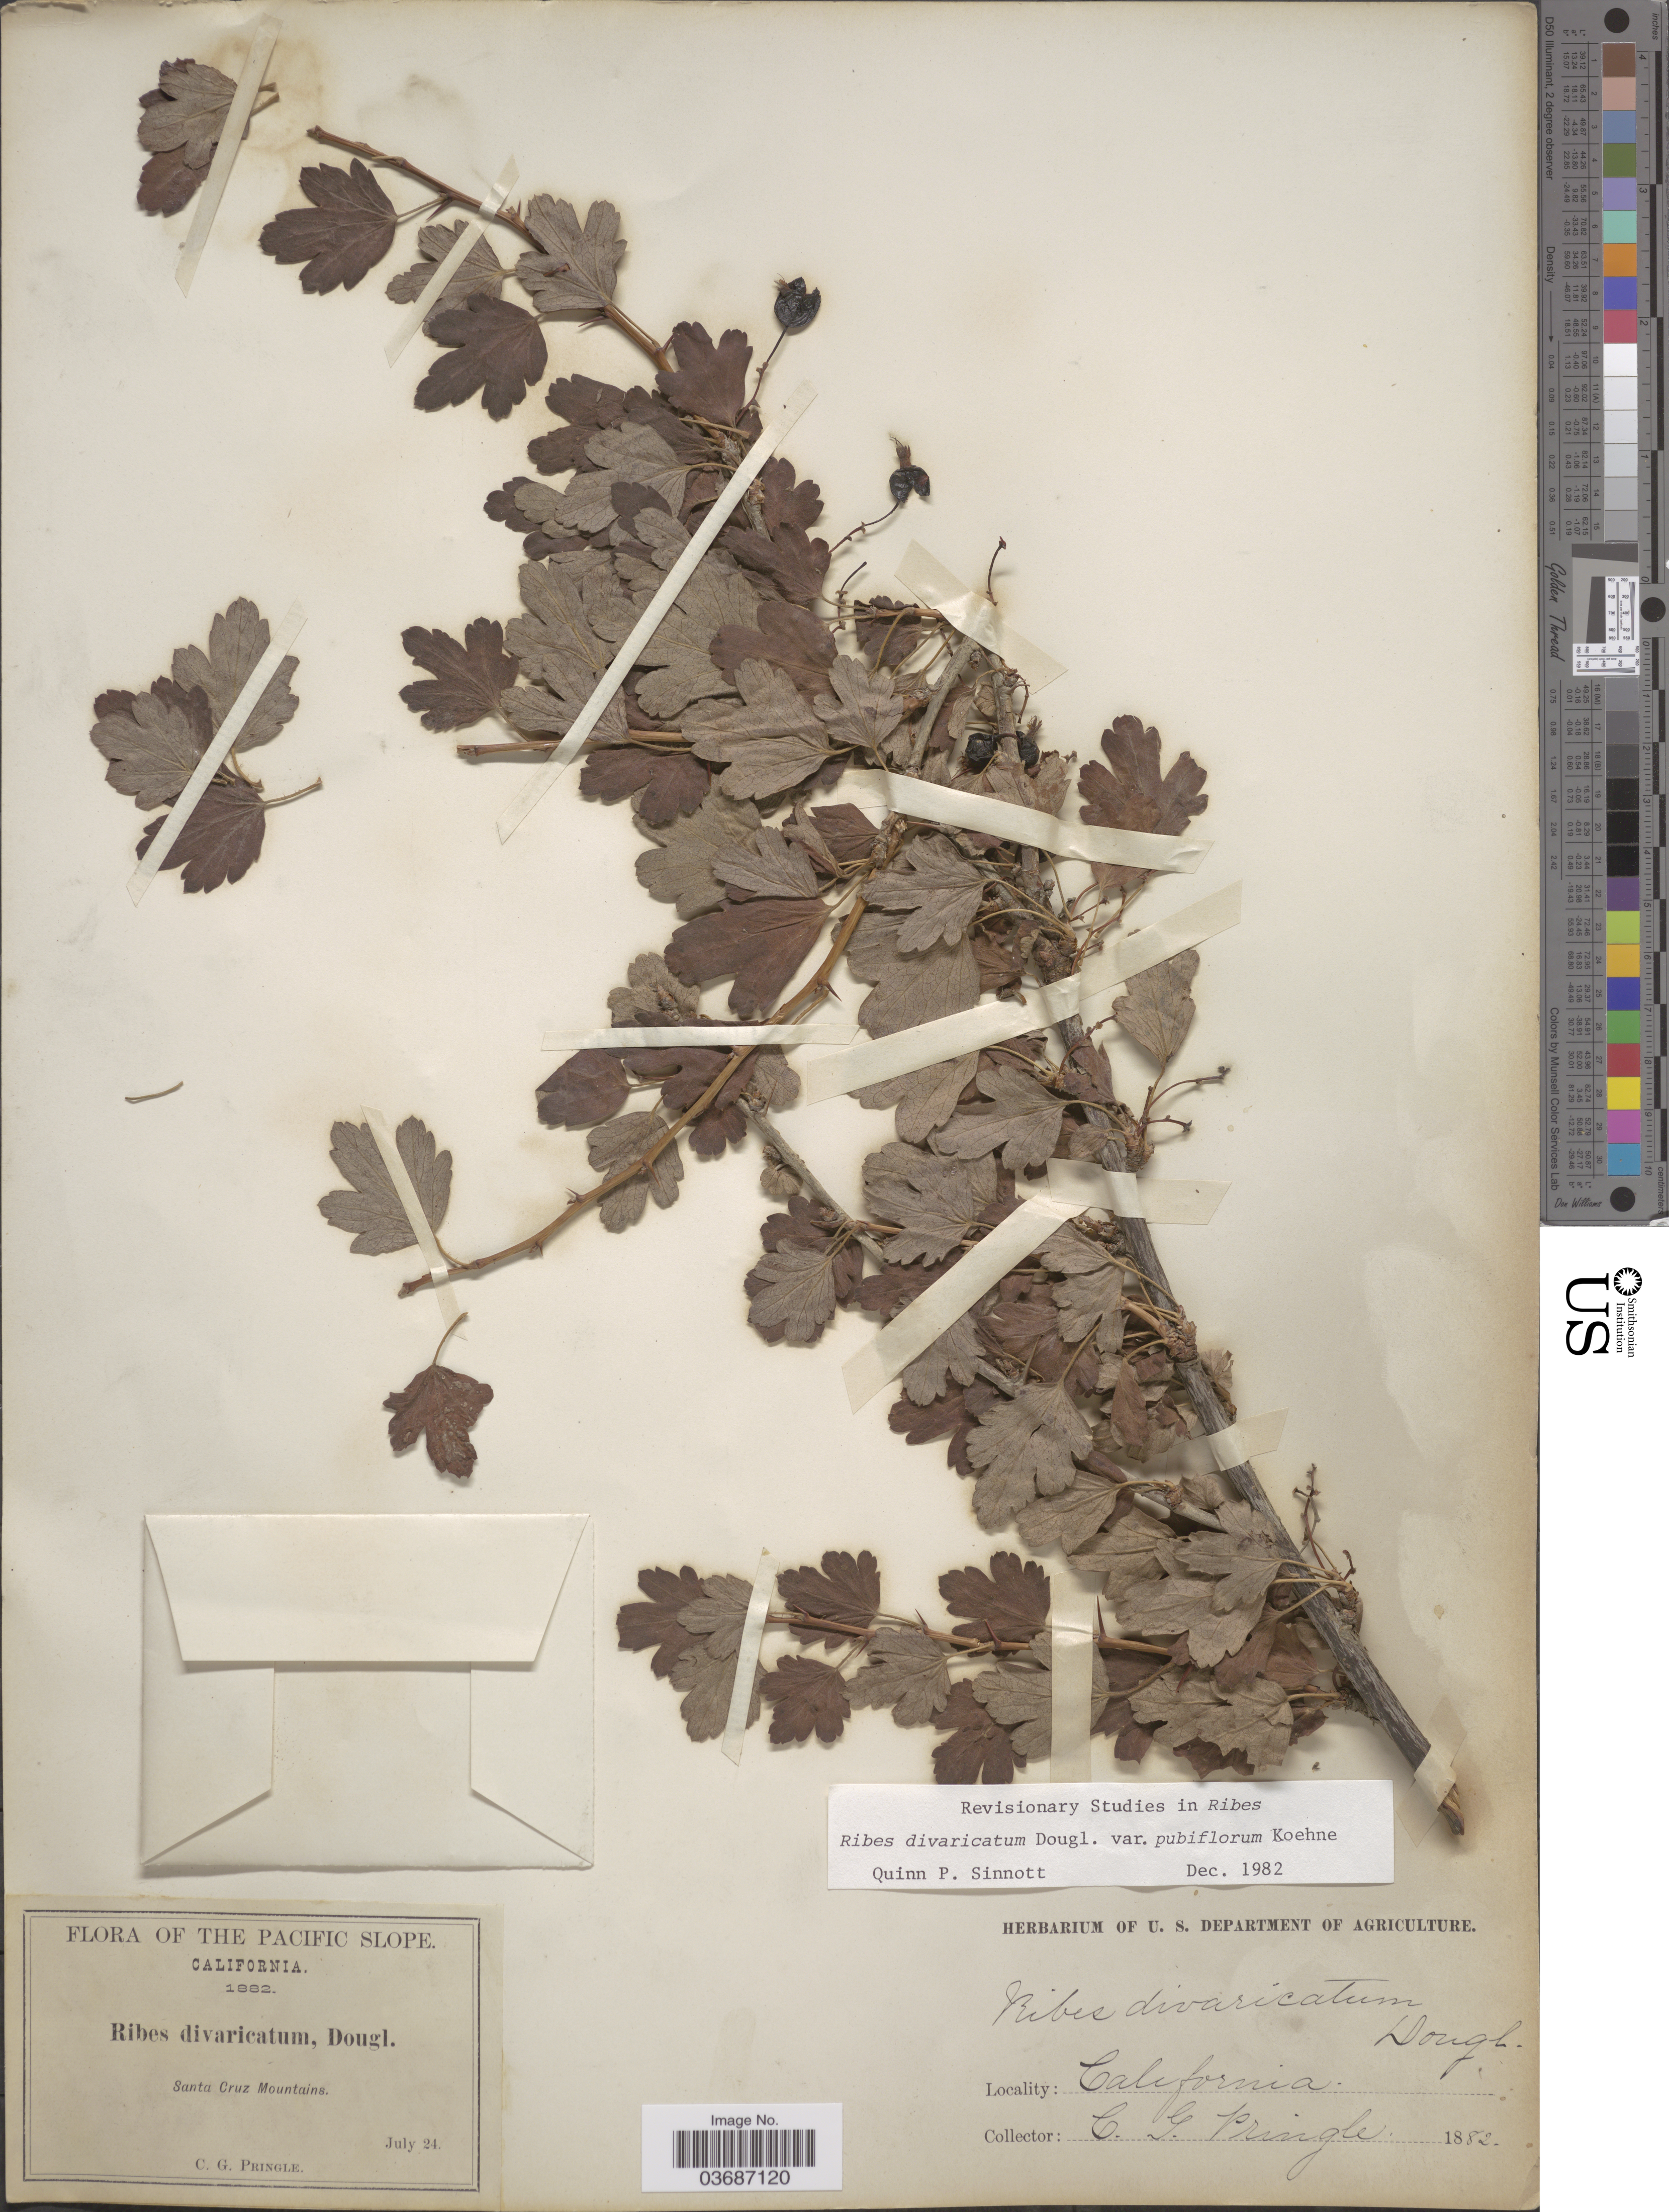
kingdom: Plantae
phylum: Tracheophyta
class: Magnoliopsida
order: Saxifragales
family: Grossulariaceae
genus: Ribes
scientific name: Ribes divaricatum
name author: Douglas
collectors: C. G. Pringle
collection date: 1882-07-24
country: United States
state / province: California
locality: The Pacific Slope. Santa Cruz Mountains.